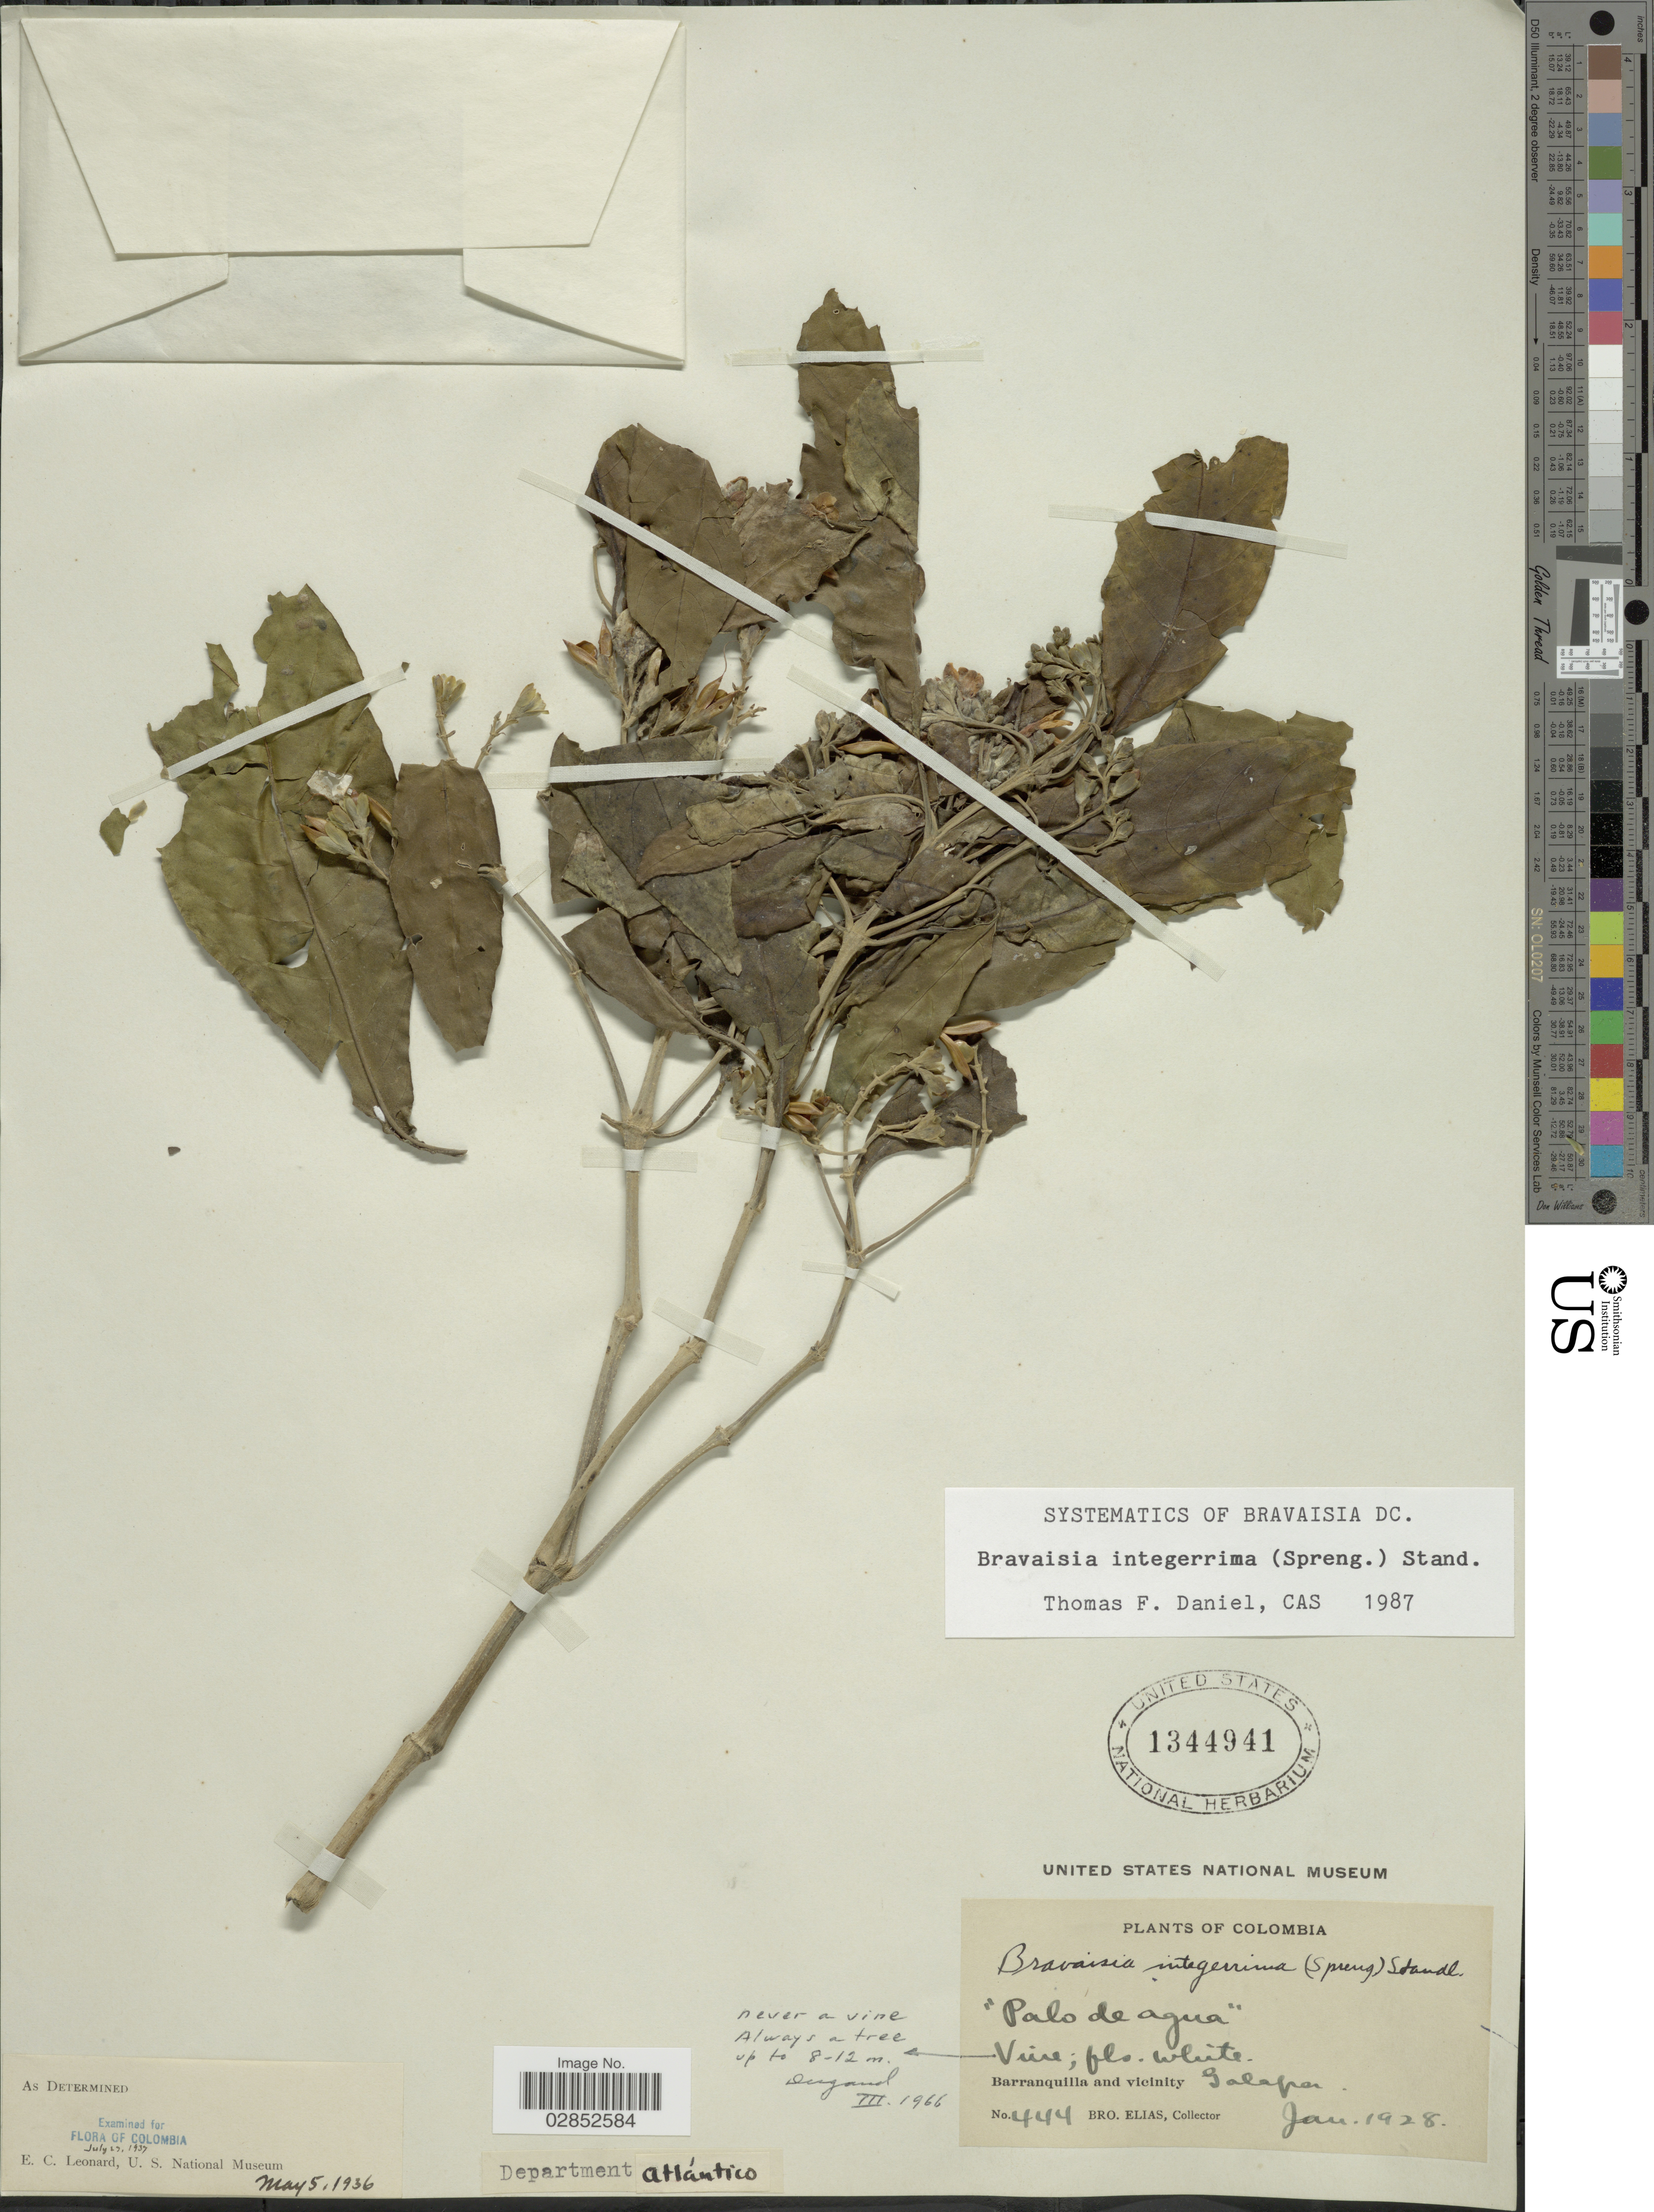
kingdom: Plantae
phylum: Tracheophyta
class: Magnoliopsida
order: Lamiales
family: Acanthaceae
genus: Bravaisia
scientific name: Bravaisia integerrima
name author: (Spreng.) Standl.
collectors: Bro. Elias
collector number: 444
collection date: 1928-01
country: Colombia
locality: Barranquilla and vicinity. Galapa.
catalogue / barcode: US 1344941